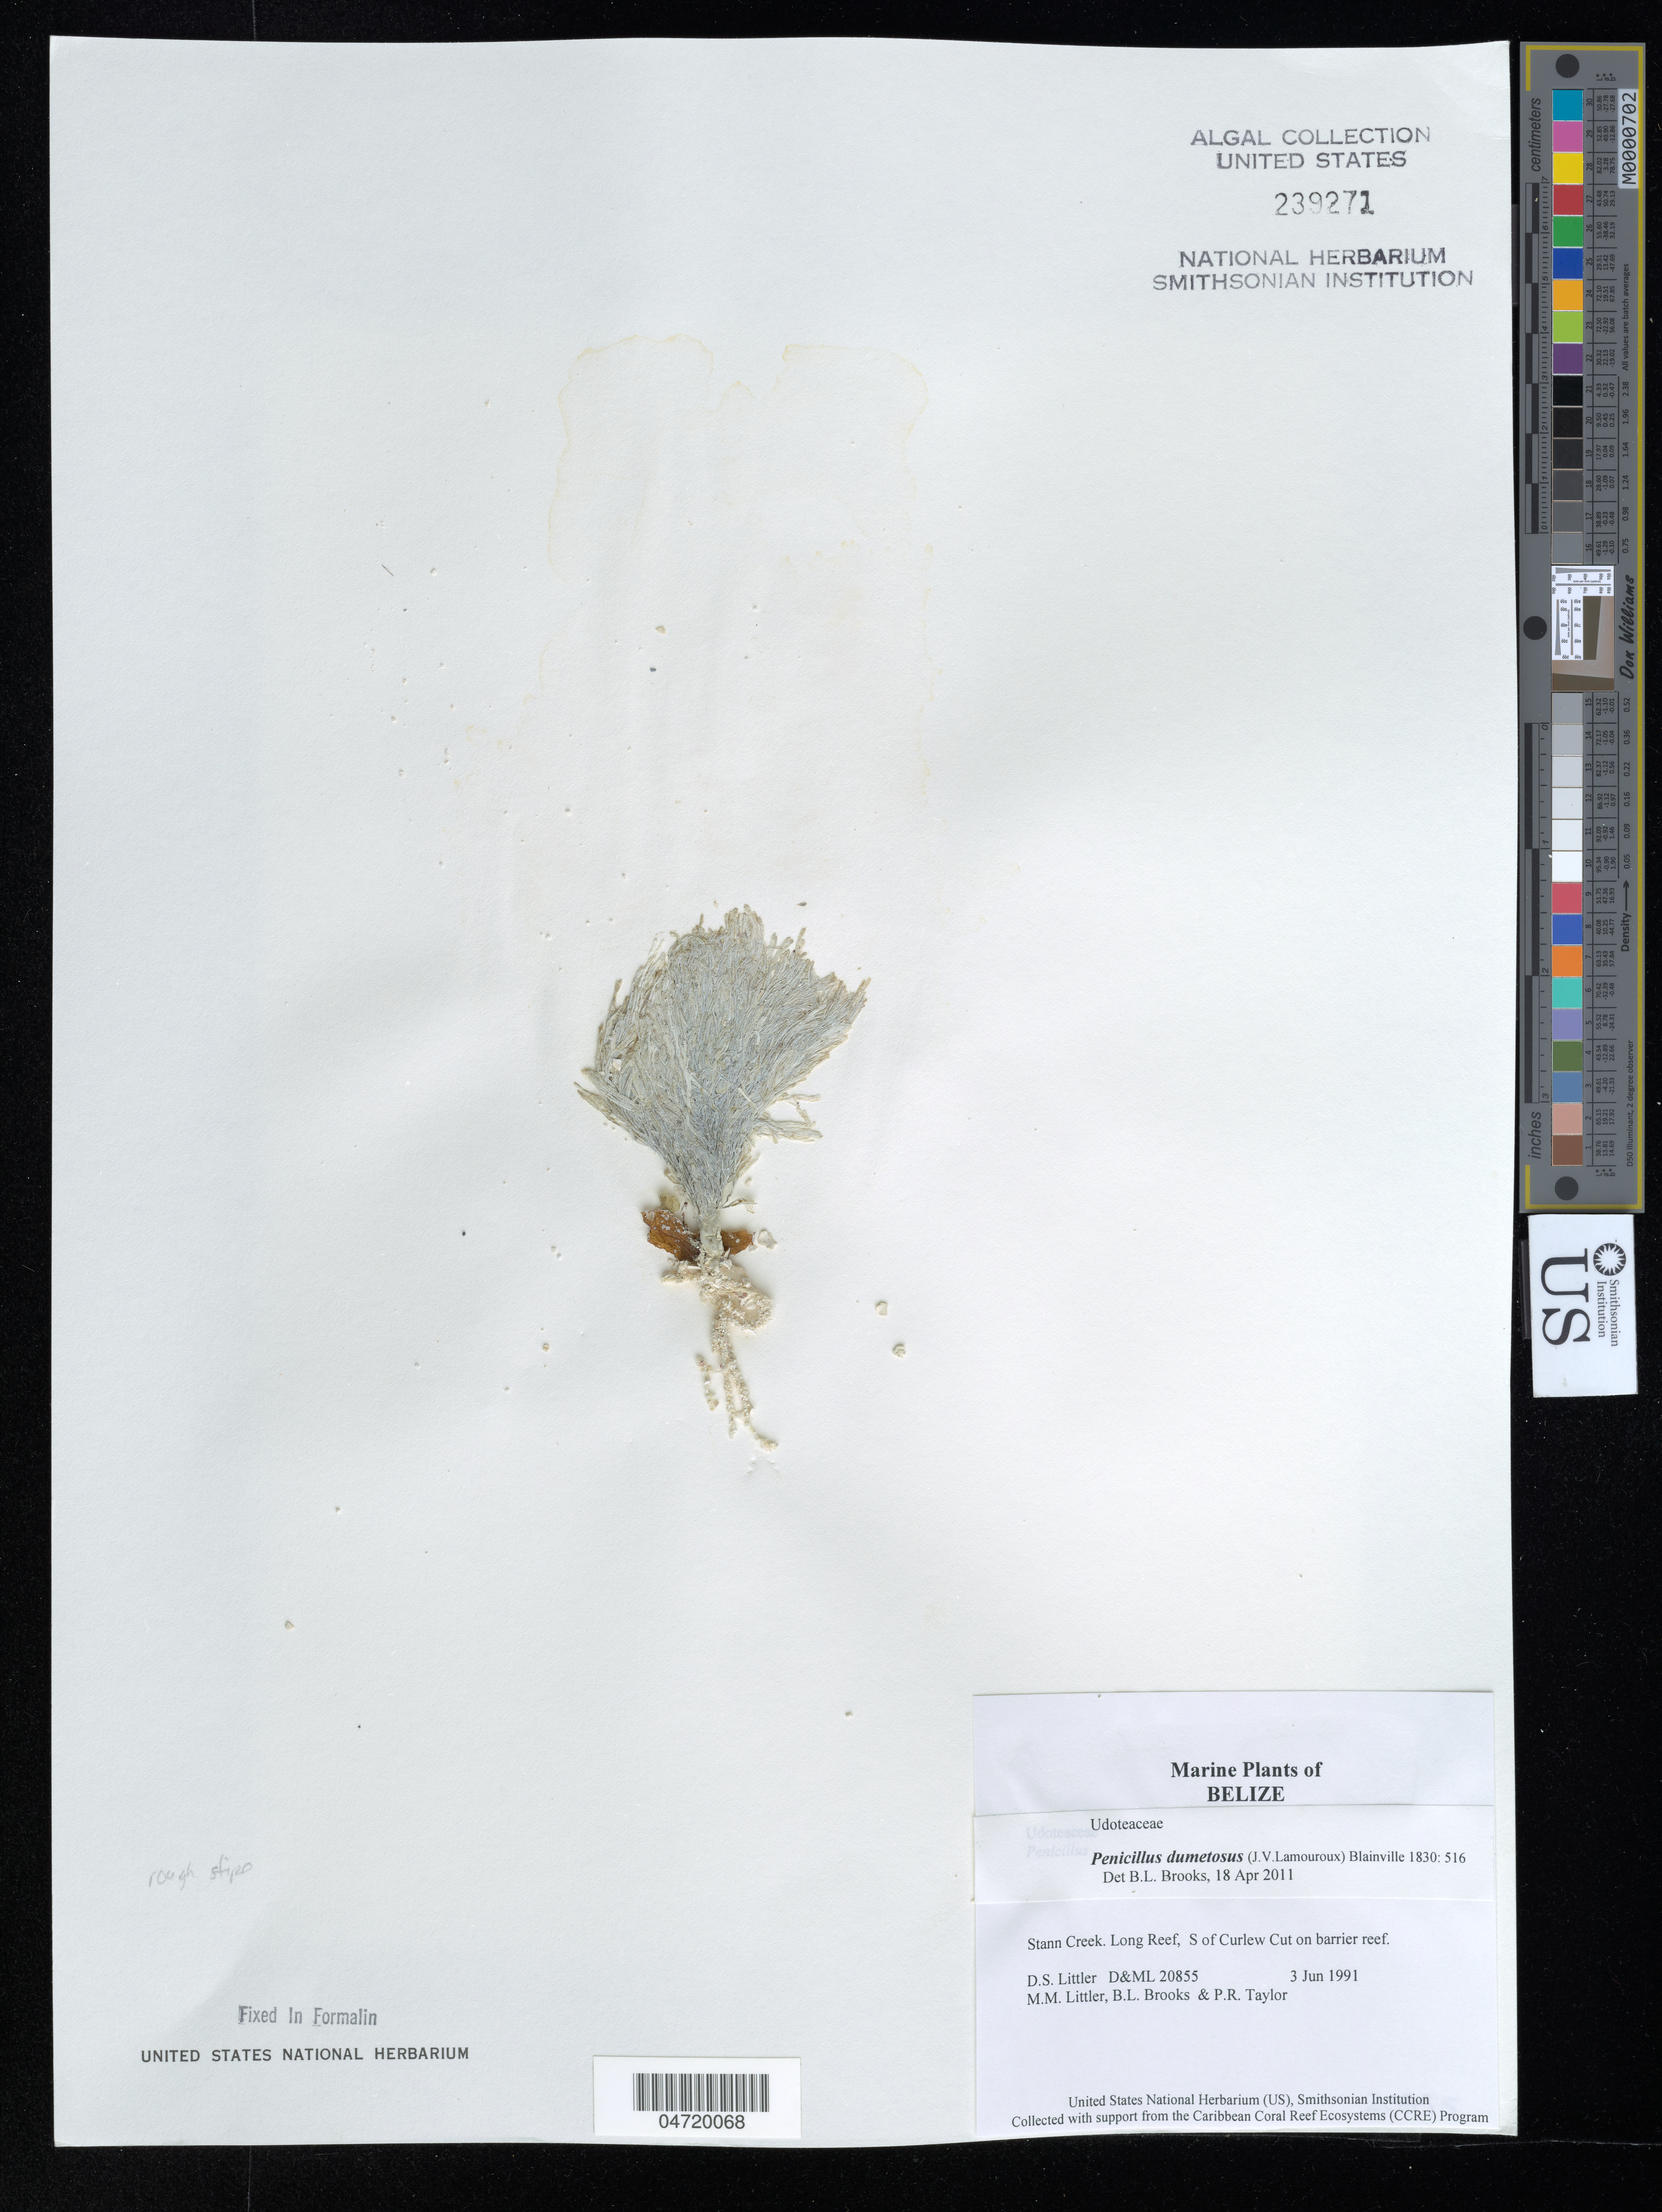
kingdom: Plantae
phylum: Chlorophyta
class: Ulvophyceae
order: Bryopsidales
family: Udoteaceae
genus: Penicillus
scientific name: Penicillus dumetosus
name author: (J.V.Lamouroux) Blainville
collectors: D. S. Littler, M. M. Littler, B. Brooks & P. R. Taylor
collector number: D&ML20855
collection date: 1991-06-03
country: Belize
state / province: Stann Creek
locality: Long Reef, S of Curlew Cut on barrier reef.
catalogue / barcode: US 239271